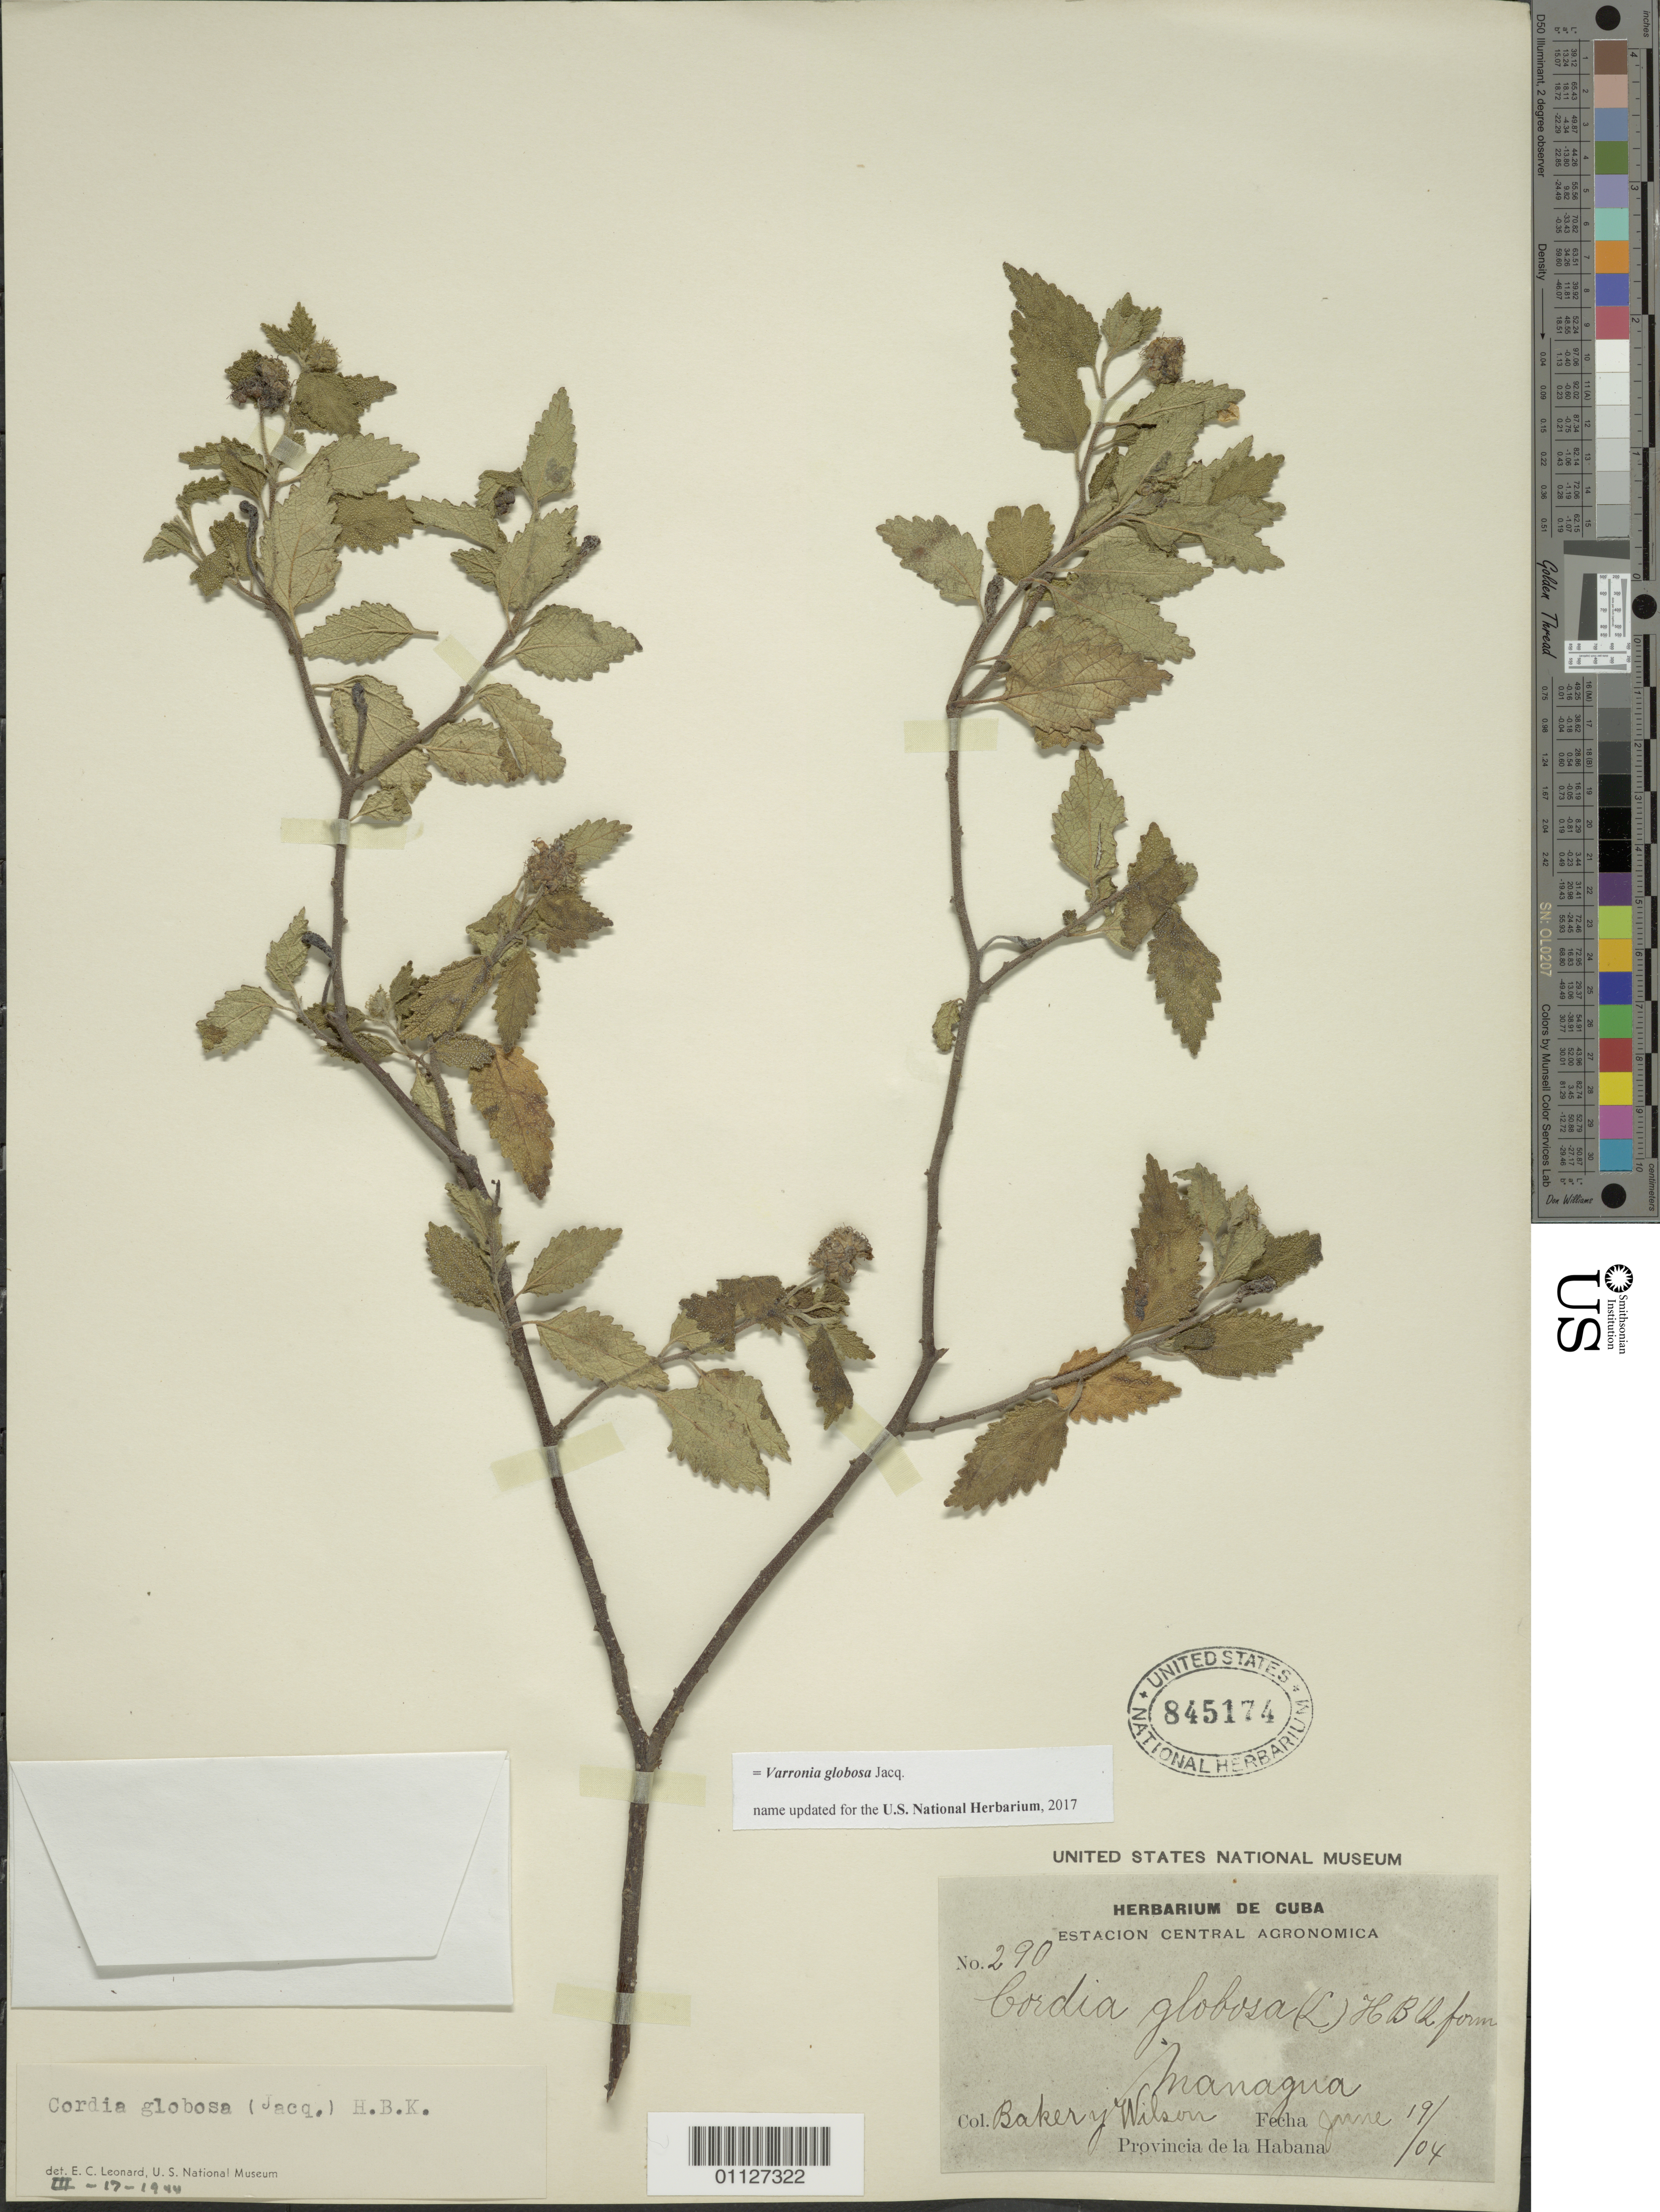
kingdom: Plantae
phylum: Tracheophyta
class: Magnoliopsida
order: Boraginales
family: Cordiaceae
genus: Varronia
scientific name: Varronia globosa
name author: Jacq.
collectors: C. F. Baker & -- Wilson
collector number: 290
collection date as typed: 19 Jun 1904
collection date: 1904-06-19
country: Cuba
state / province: La Habana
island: Cuba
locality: Managua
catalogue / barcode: US 845174